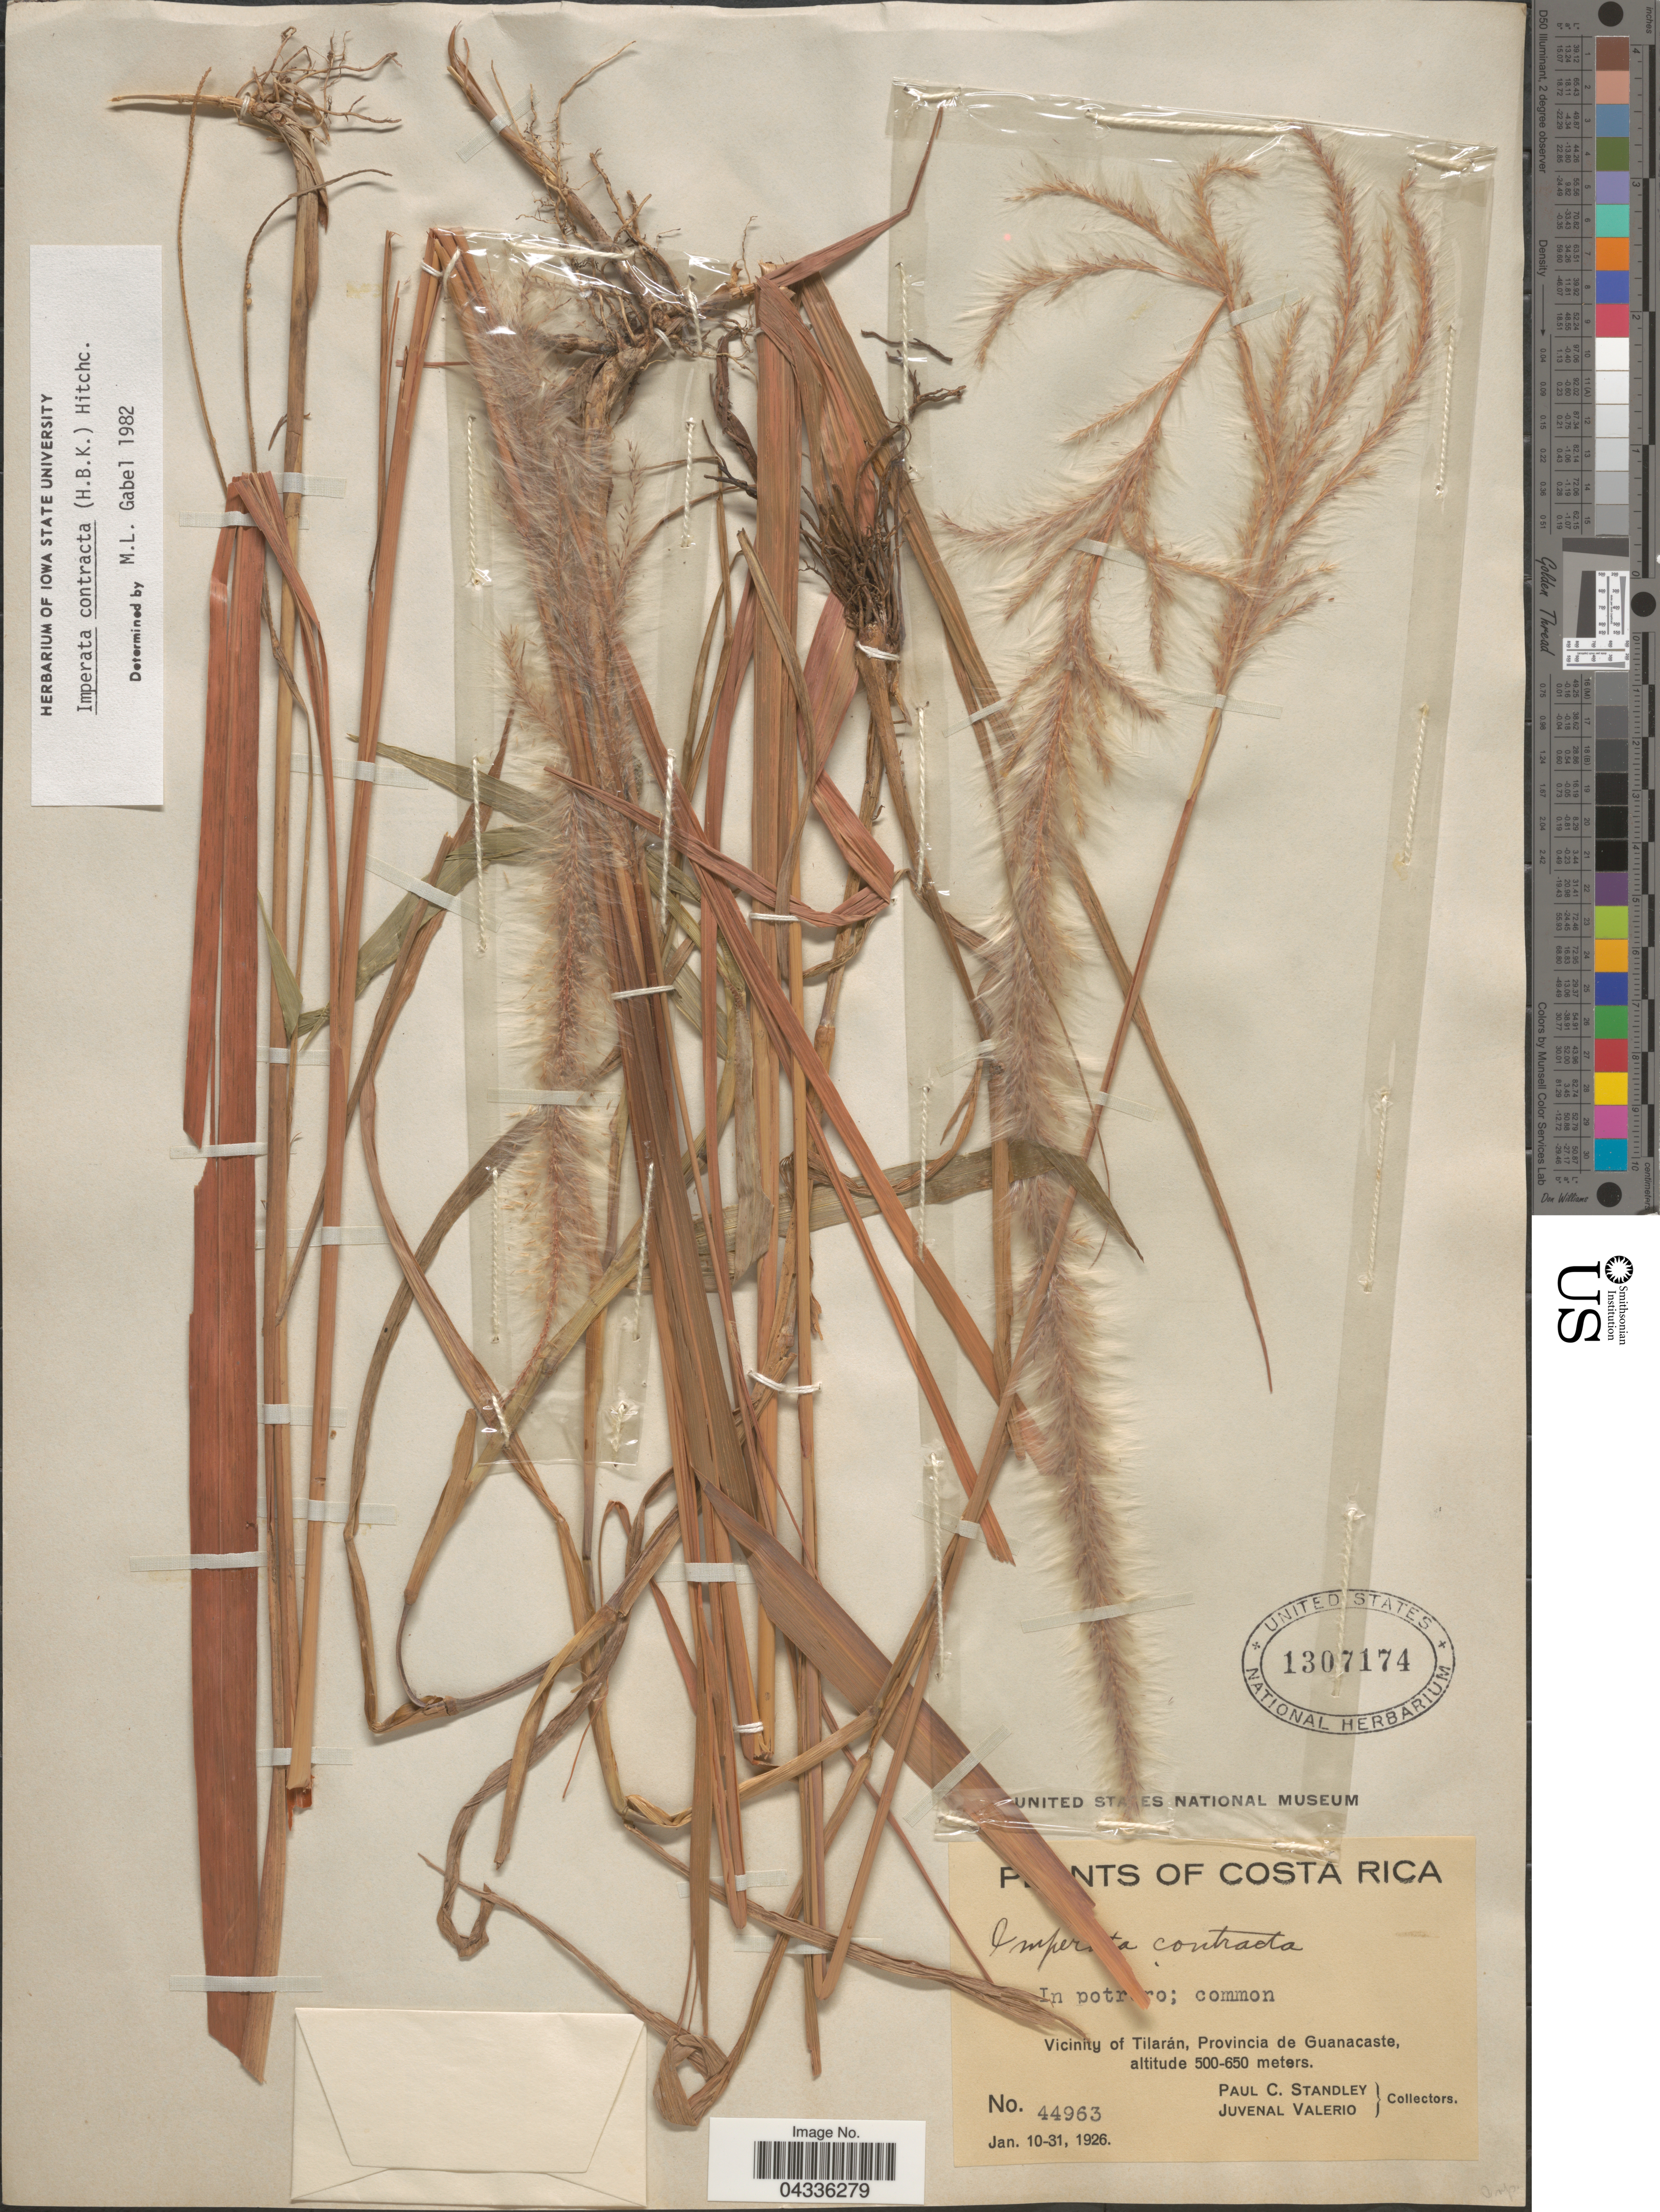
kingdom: Plantae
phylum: Tracheophyta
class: Liliopsida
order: Poales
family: Poaceae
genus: Imperata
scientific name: Imperata contracta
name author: (Kunth) Hitchc.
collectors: P. C. Standley & J. Valerio R.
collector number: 44963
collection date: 1926-01-10/1926-01-31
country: Costa Rica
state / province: Guanacaste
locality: Vicinity of Tilarán.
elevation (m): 500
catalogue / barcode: US 1307174